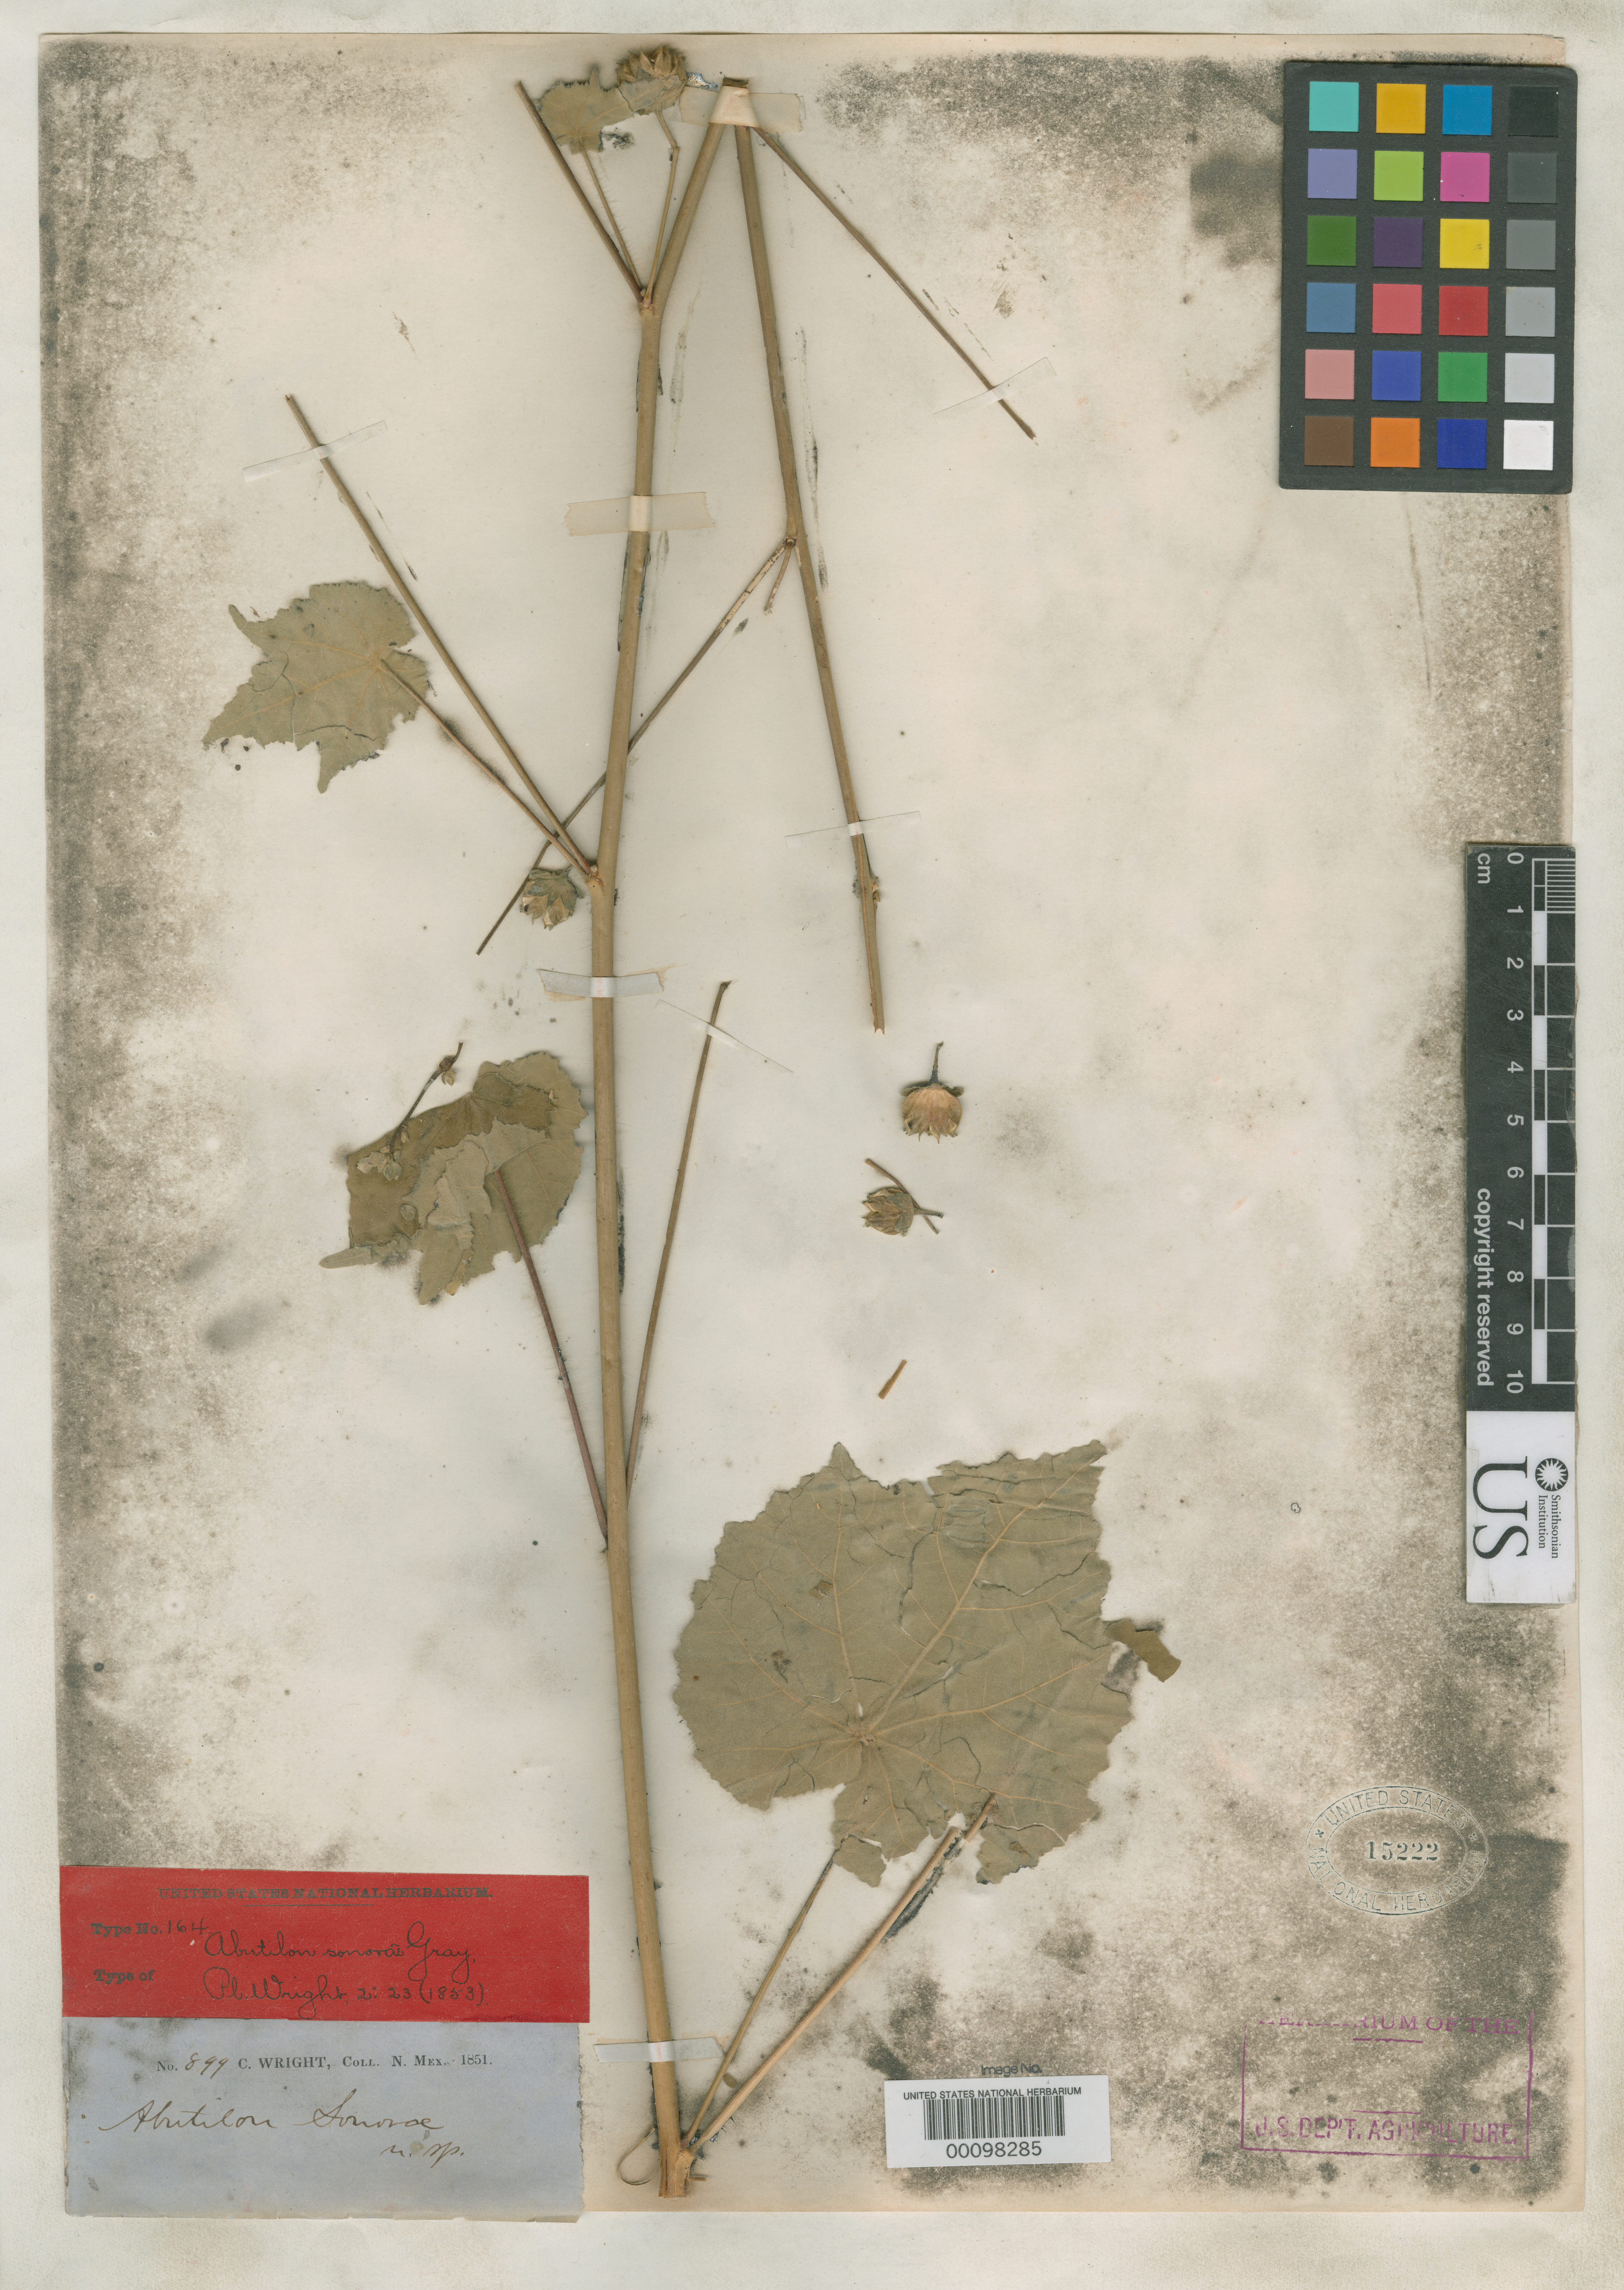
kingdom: Plantae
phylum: Tracheophyta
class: Magnoliopsida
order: Malvales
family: Malvaceae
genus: Abutilon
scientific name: Abutilon sonorae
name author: A. Gray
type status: Type Collection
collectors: C. Wright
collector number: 899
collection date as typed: Sep 1851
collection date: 1851-09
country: Mexico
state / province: Sonora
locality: Sonoita.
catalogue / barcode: US 15222